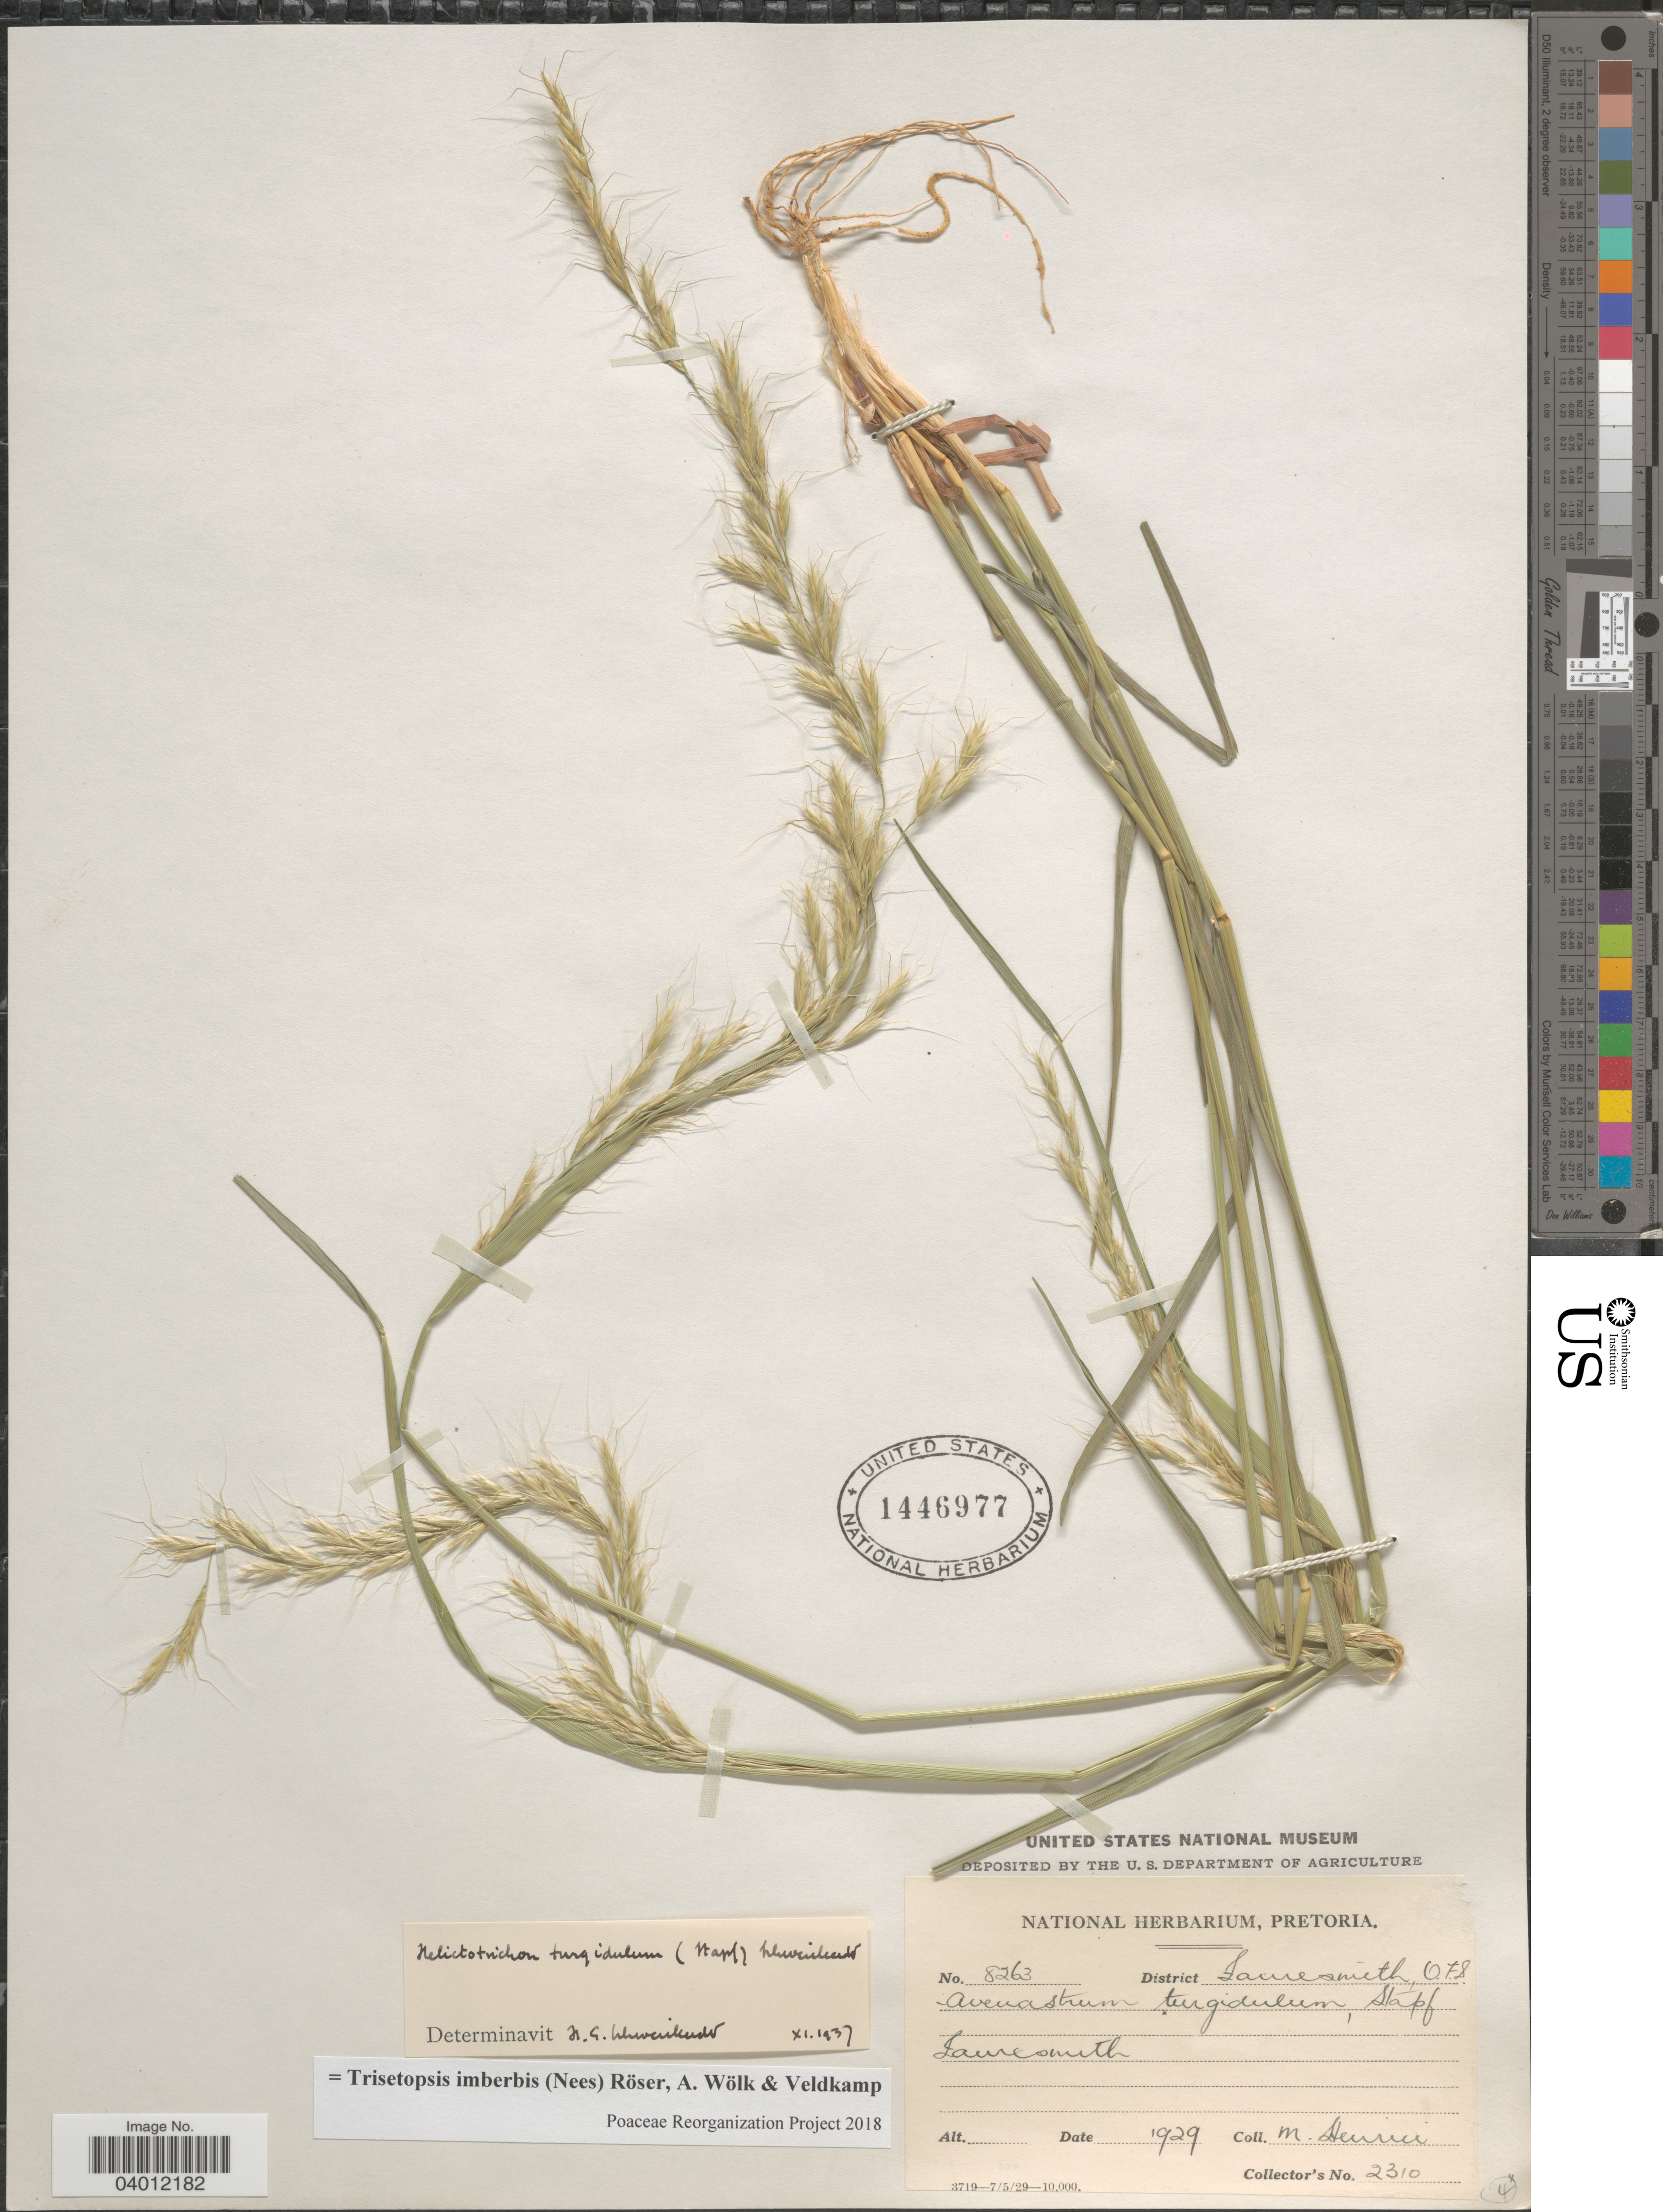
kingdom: Plantae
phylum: Tracheophyta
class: Liliopsida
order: Poales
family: Poaceae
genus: Trisetopsis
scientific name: Trisetopsis imberbis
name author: (Nees) Röser et al.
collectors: M. Henrici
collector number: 2310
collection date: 1929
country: South Africa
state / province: Free State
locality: District Lauresmith, O.F.S. Lauresmith.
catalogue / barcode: US 1446977